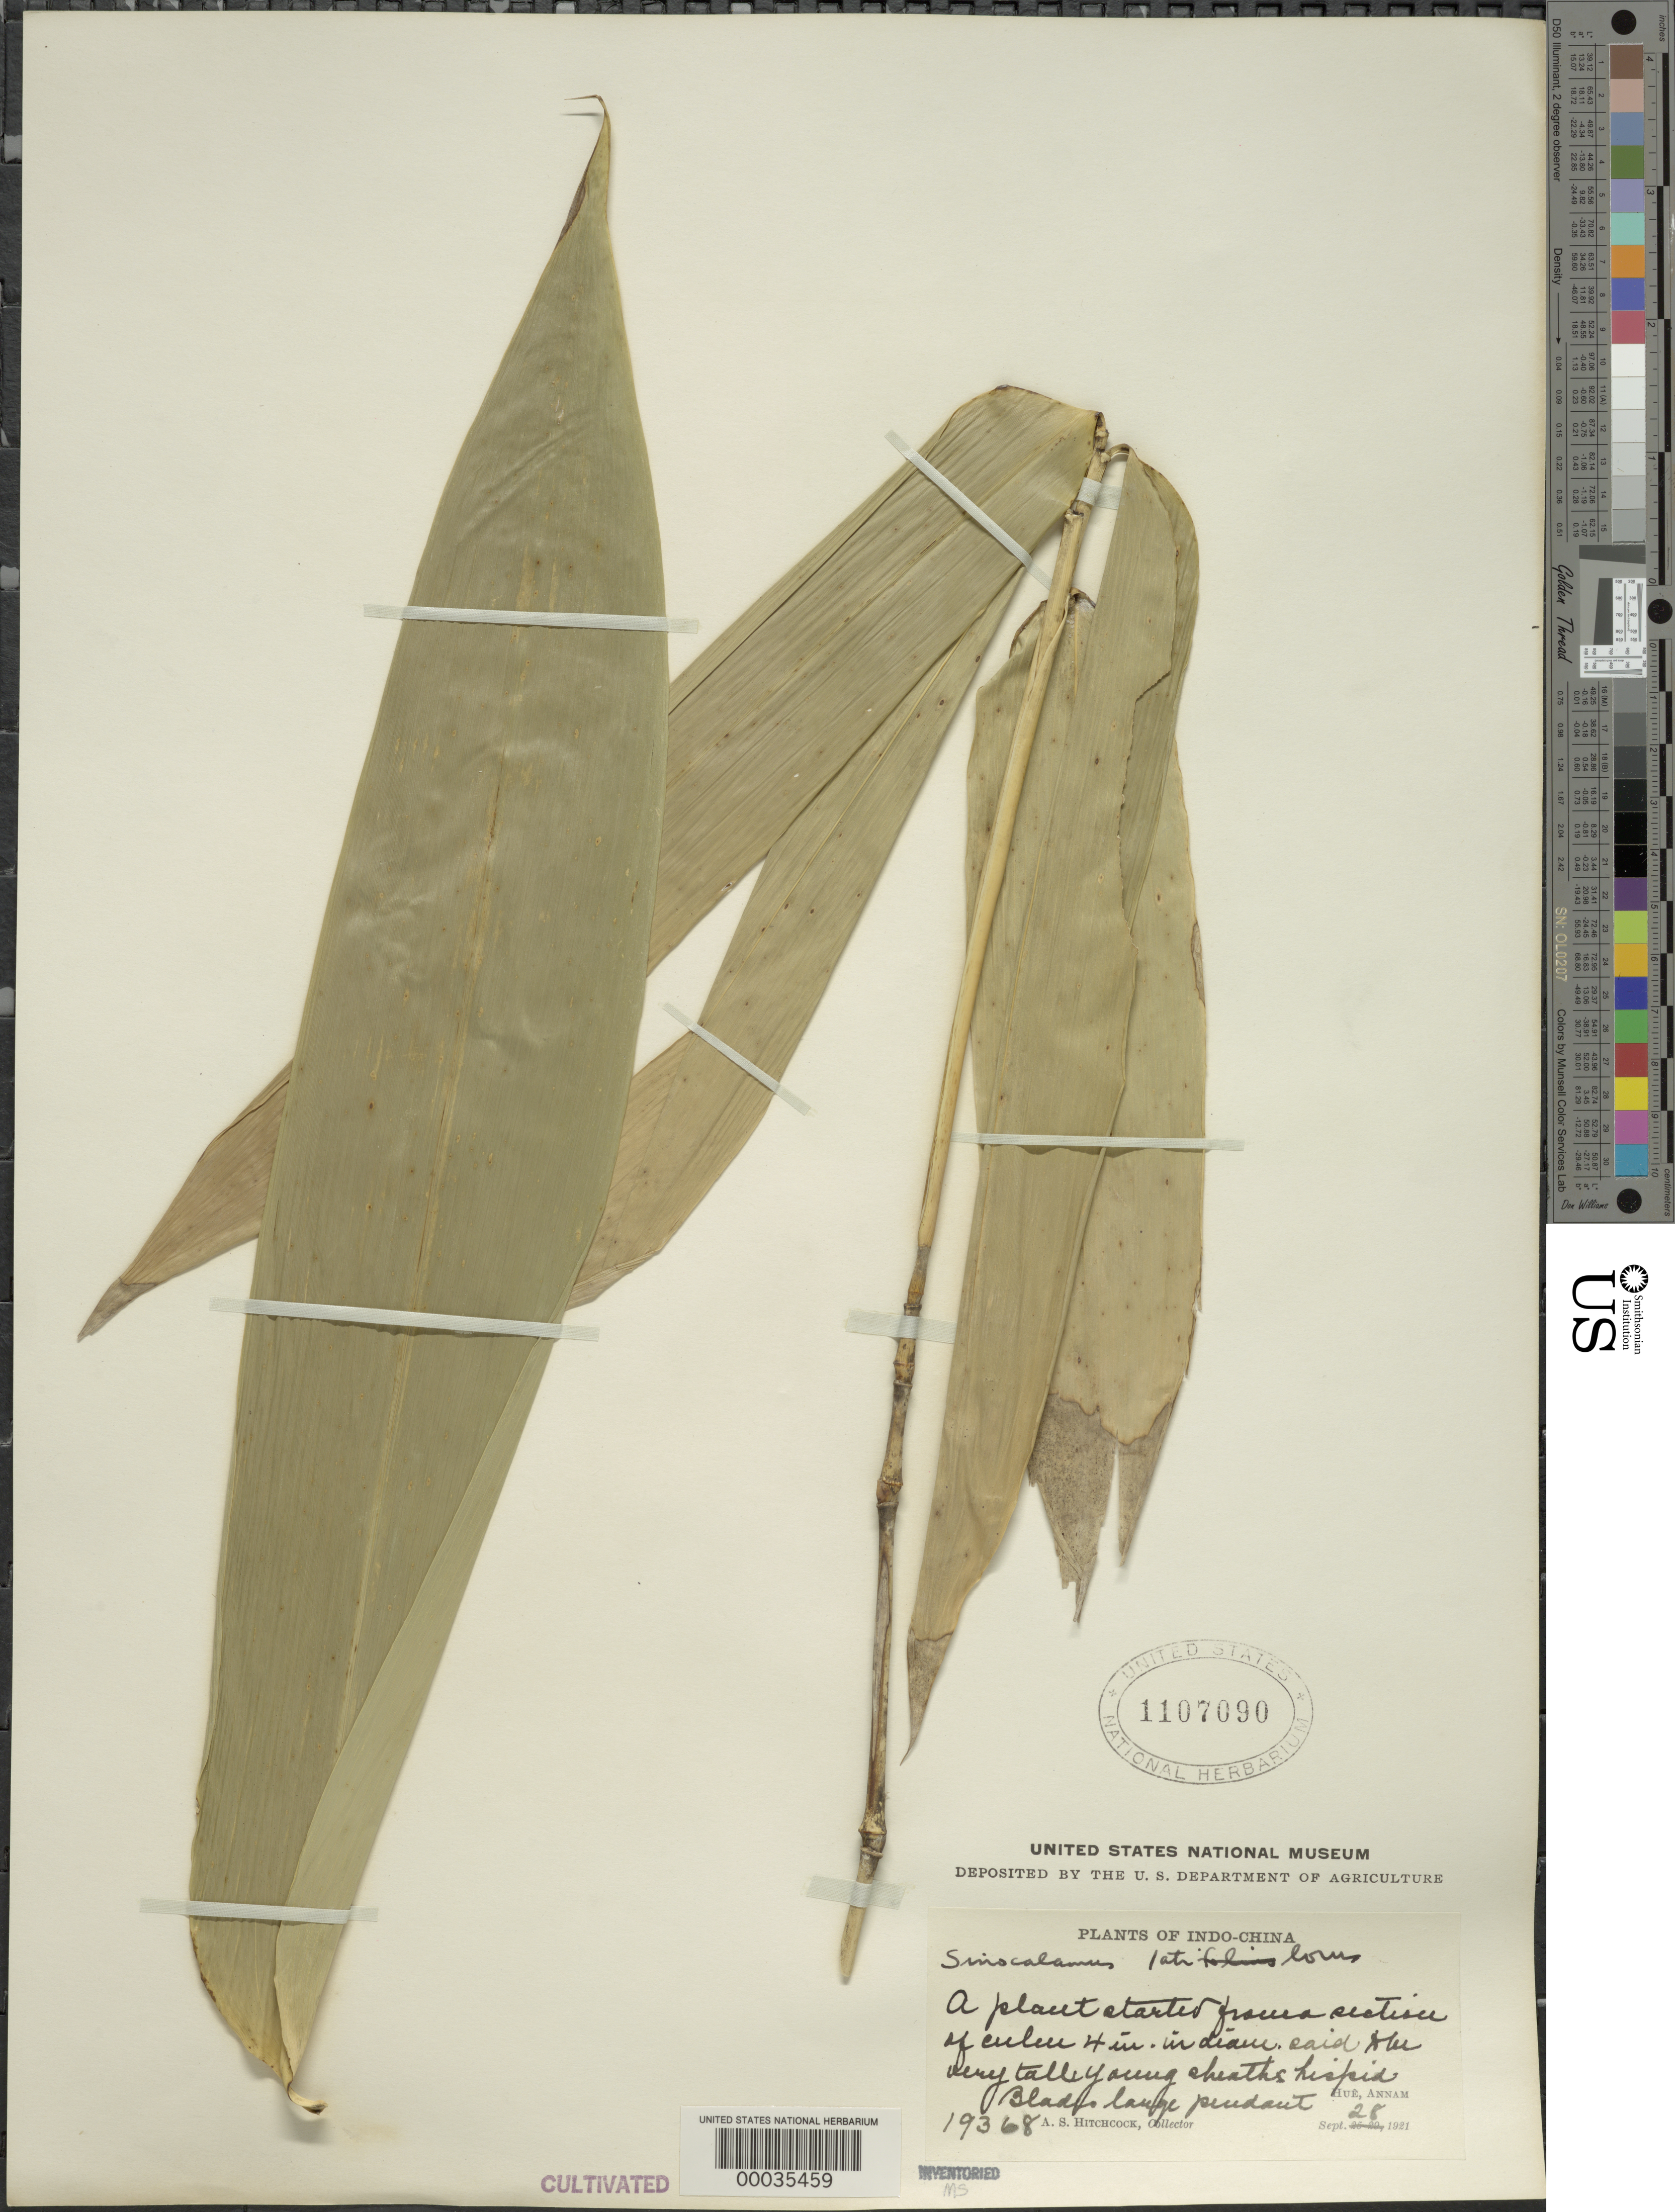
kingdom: Plantae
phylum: Tracheophyta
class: Liliopsida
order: Poales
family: Poaceae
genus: Dendrocalamus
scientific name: Dendrocalamus latiflorus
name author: Munro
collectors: A. S. Hitchcock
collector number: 19368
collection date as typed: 28 Sep 1921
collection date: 1921-09-28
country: Vietnam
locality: Hue, annam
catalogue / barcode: US 1107090